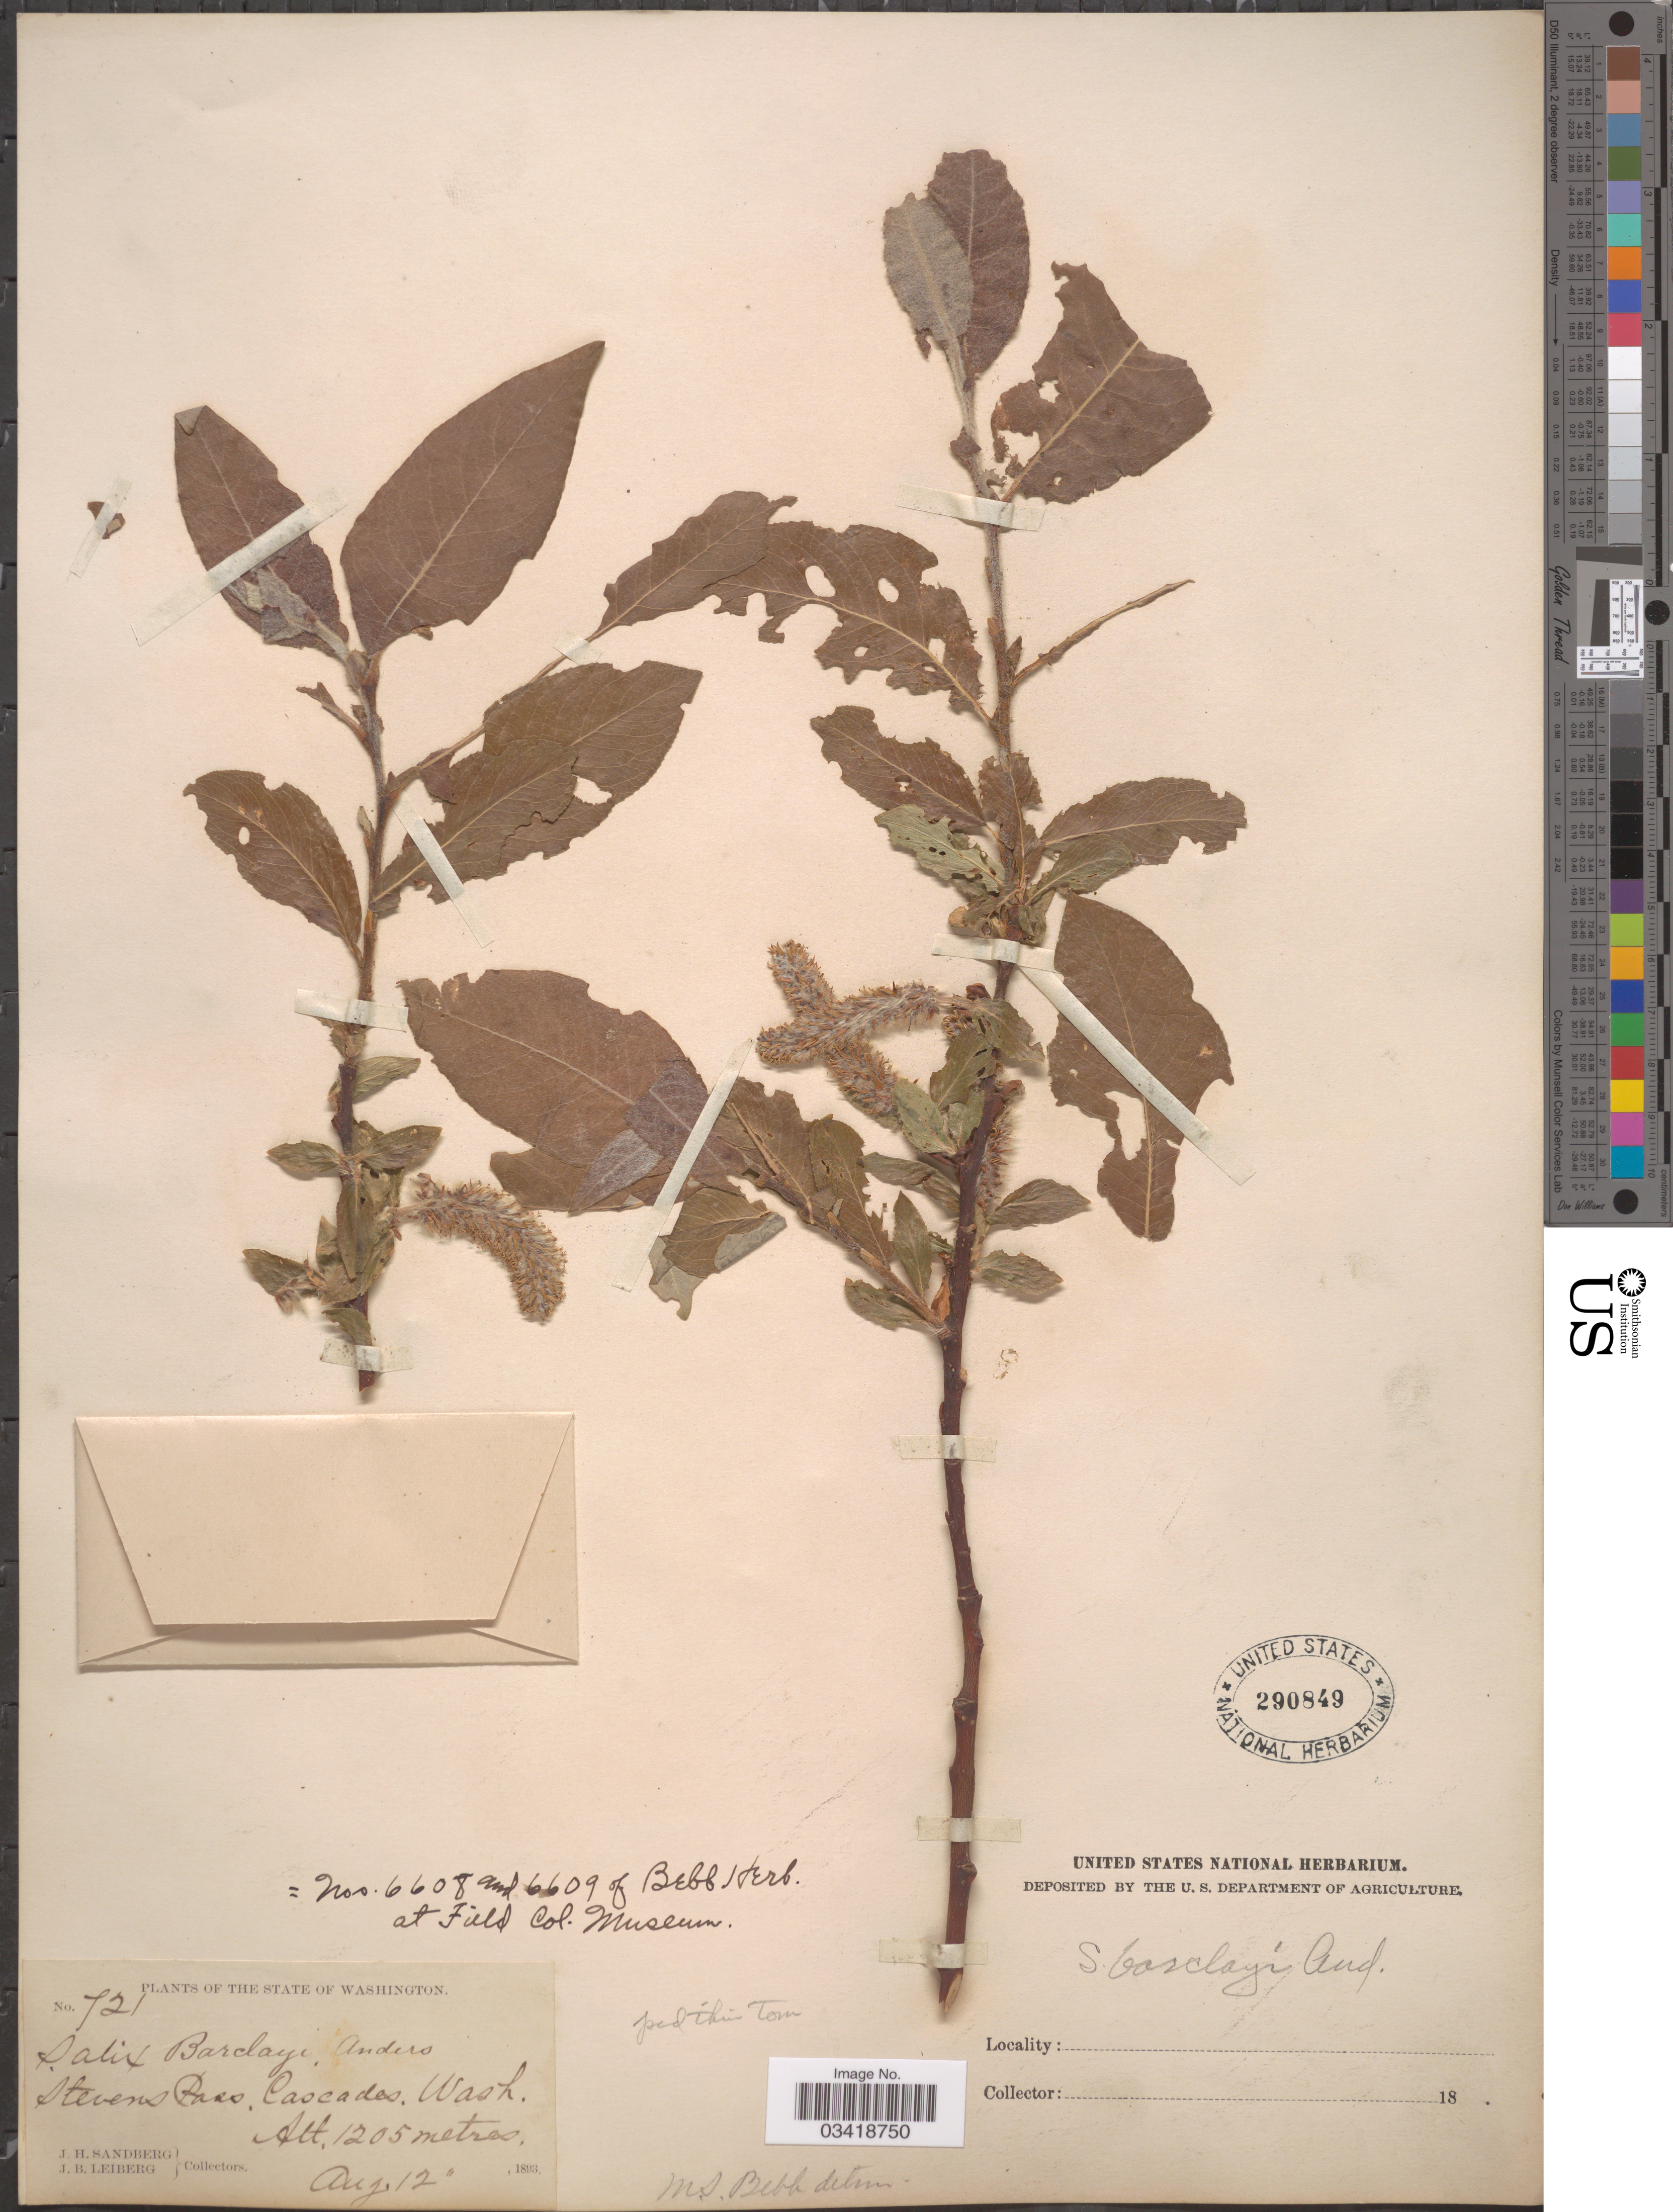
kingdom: Plantae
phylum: Tracheophyta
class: Magnoliopsida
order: Malpighiales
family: Salicaceae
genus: Salix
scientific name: Salix barclayi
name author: Andersson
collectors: J. H. Sandberg & J. B. Leiberg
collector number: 721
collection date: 1893-08-12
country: United States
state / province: Washington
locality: Stevens Pass, Cascades.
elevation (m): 1205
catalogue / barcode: US 290849